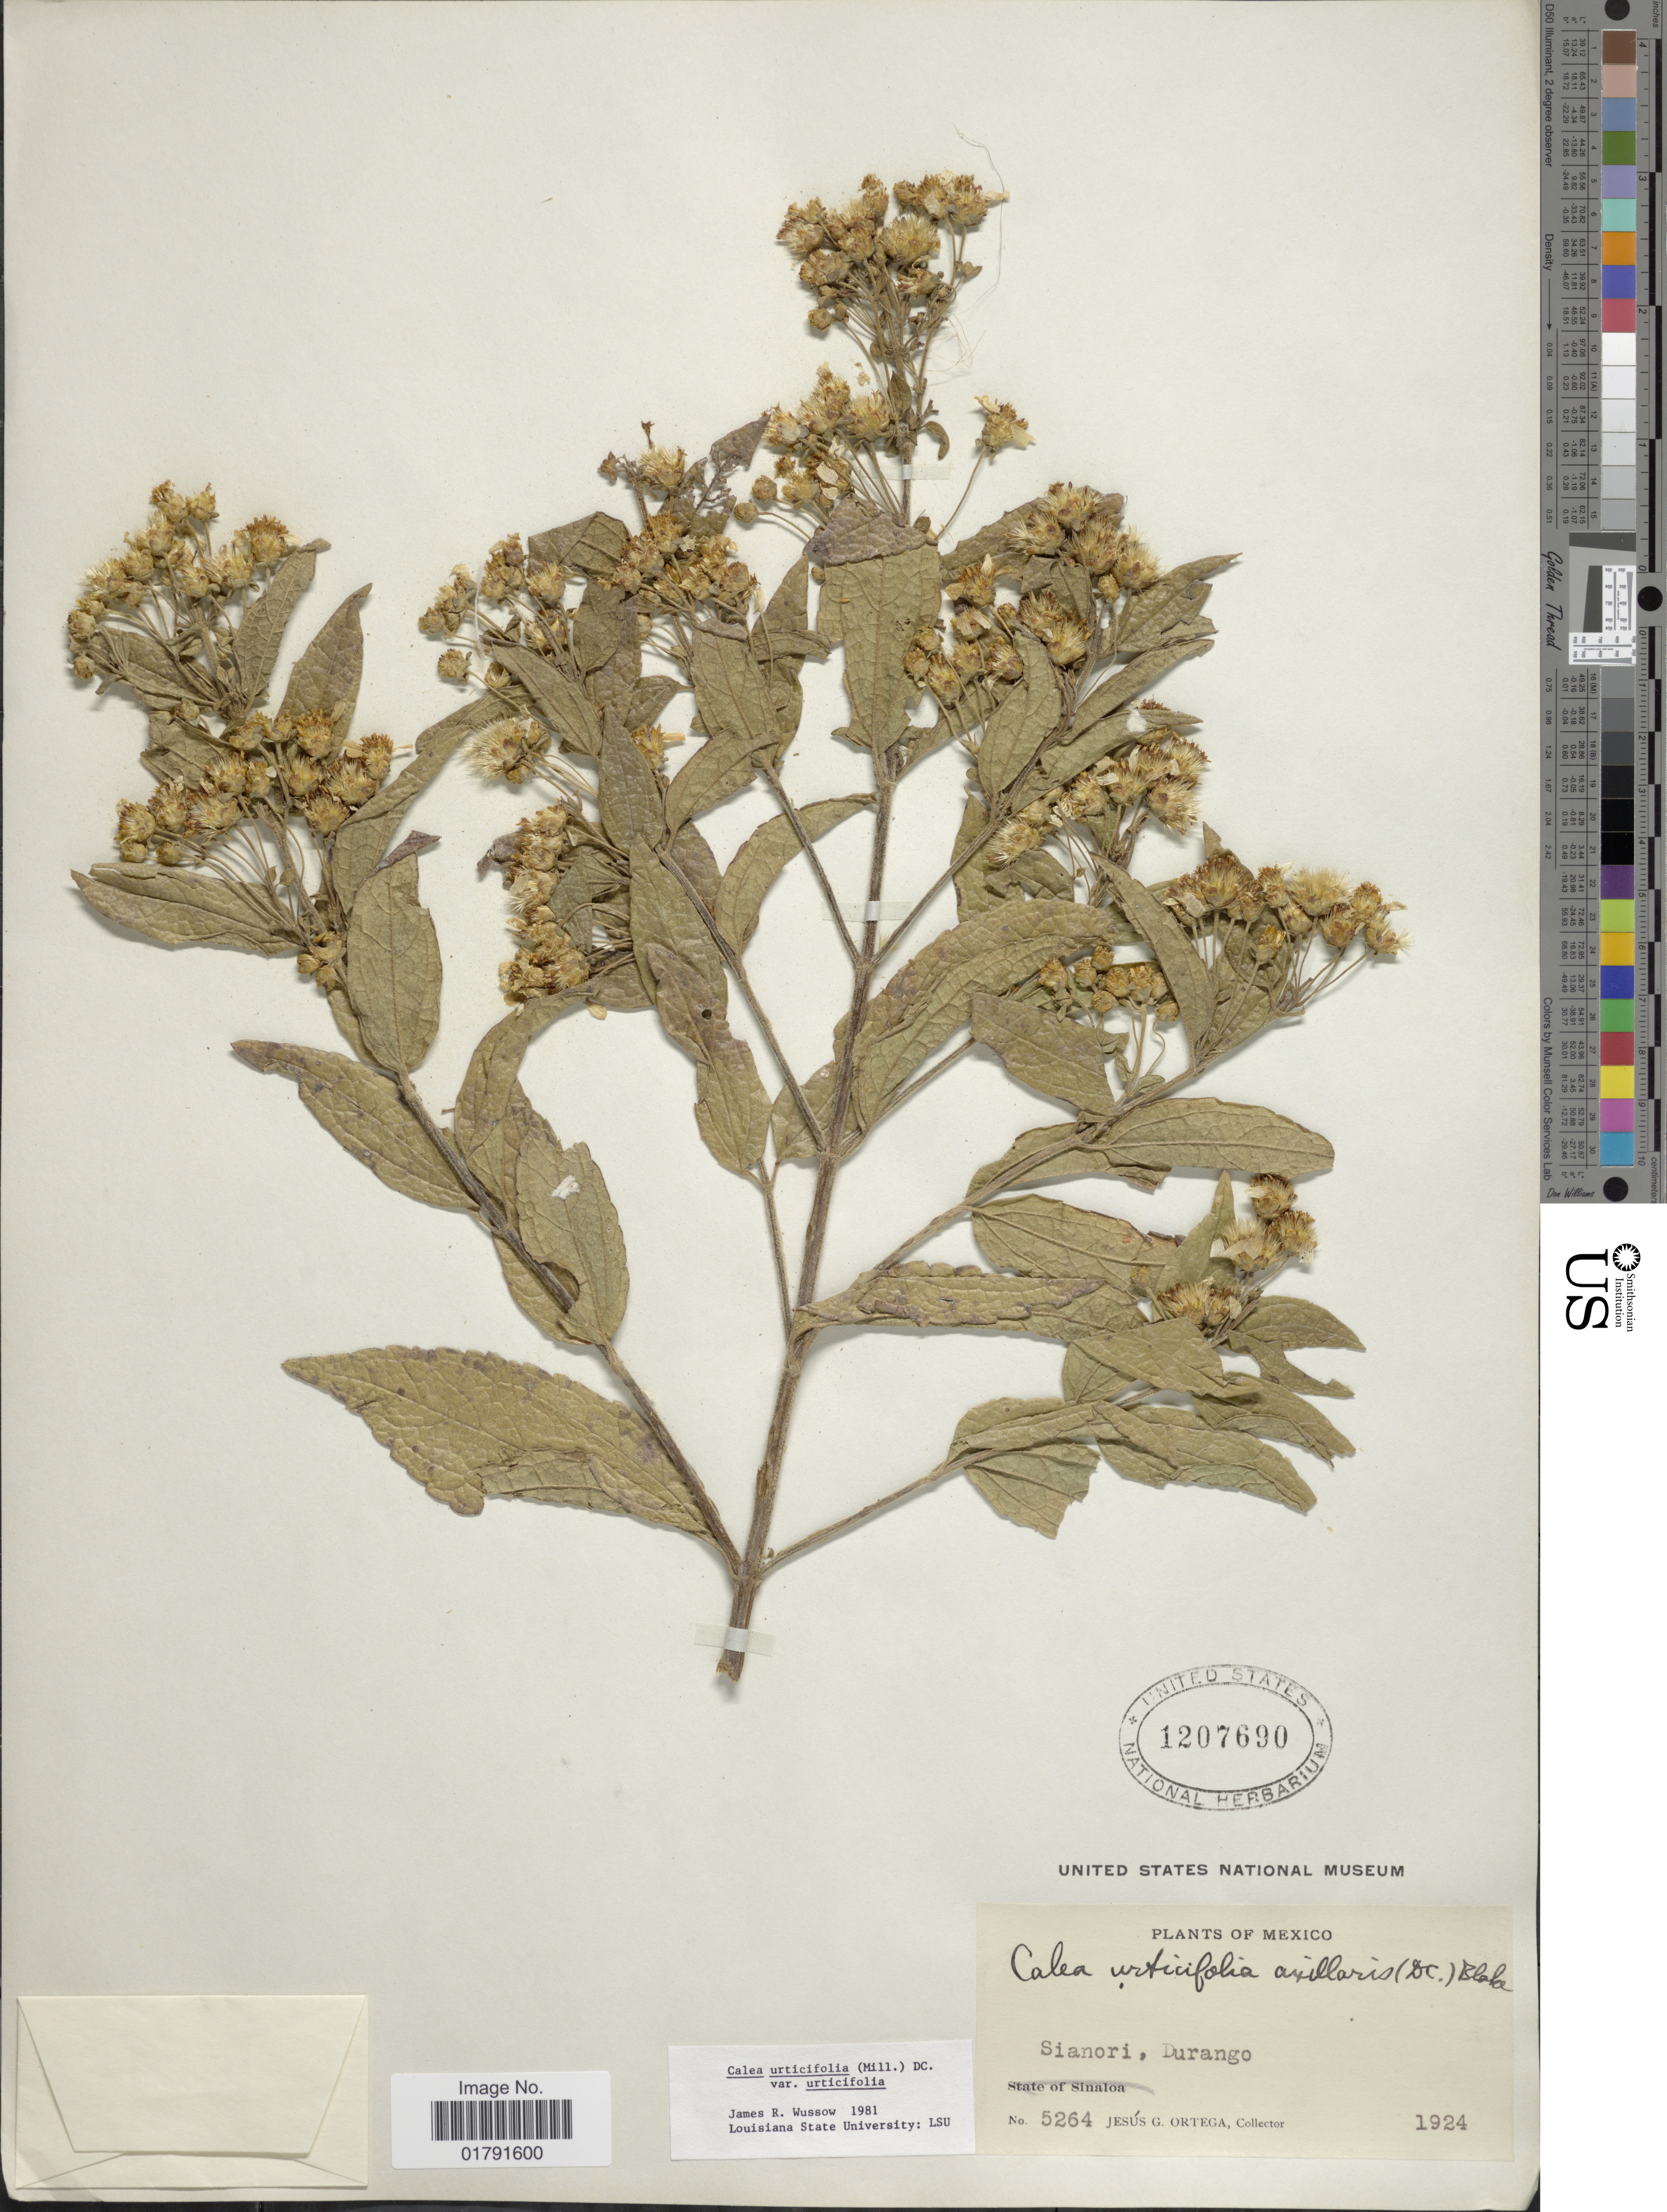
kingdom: Plantae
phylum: Tracheophyta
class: Magnoliopsida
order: Asterales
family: Asteraceae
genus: Calea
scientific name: Calea urticifolia var. urticifolia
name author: (Mill.) DC.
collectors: J. Ortega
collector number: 5264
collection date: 1924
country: Mexico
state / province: Durango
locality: Sianori.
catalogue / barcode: US 1207690